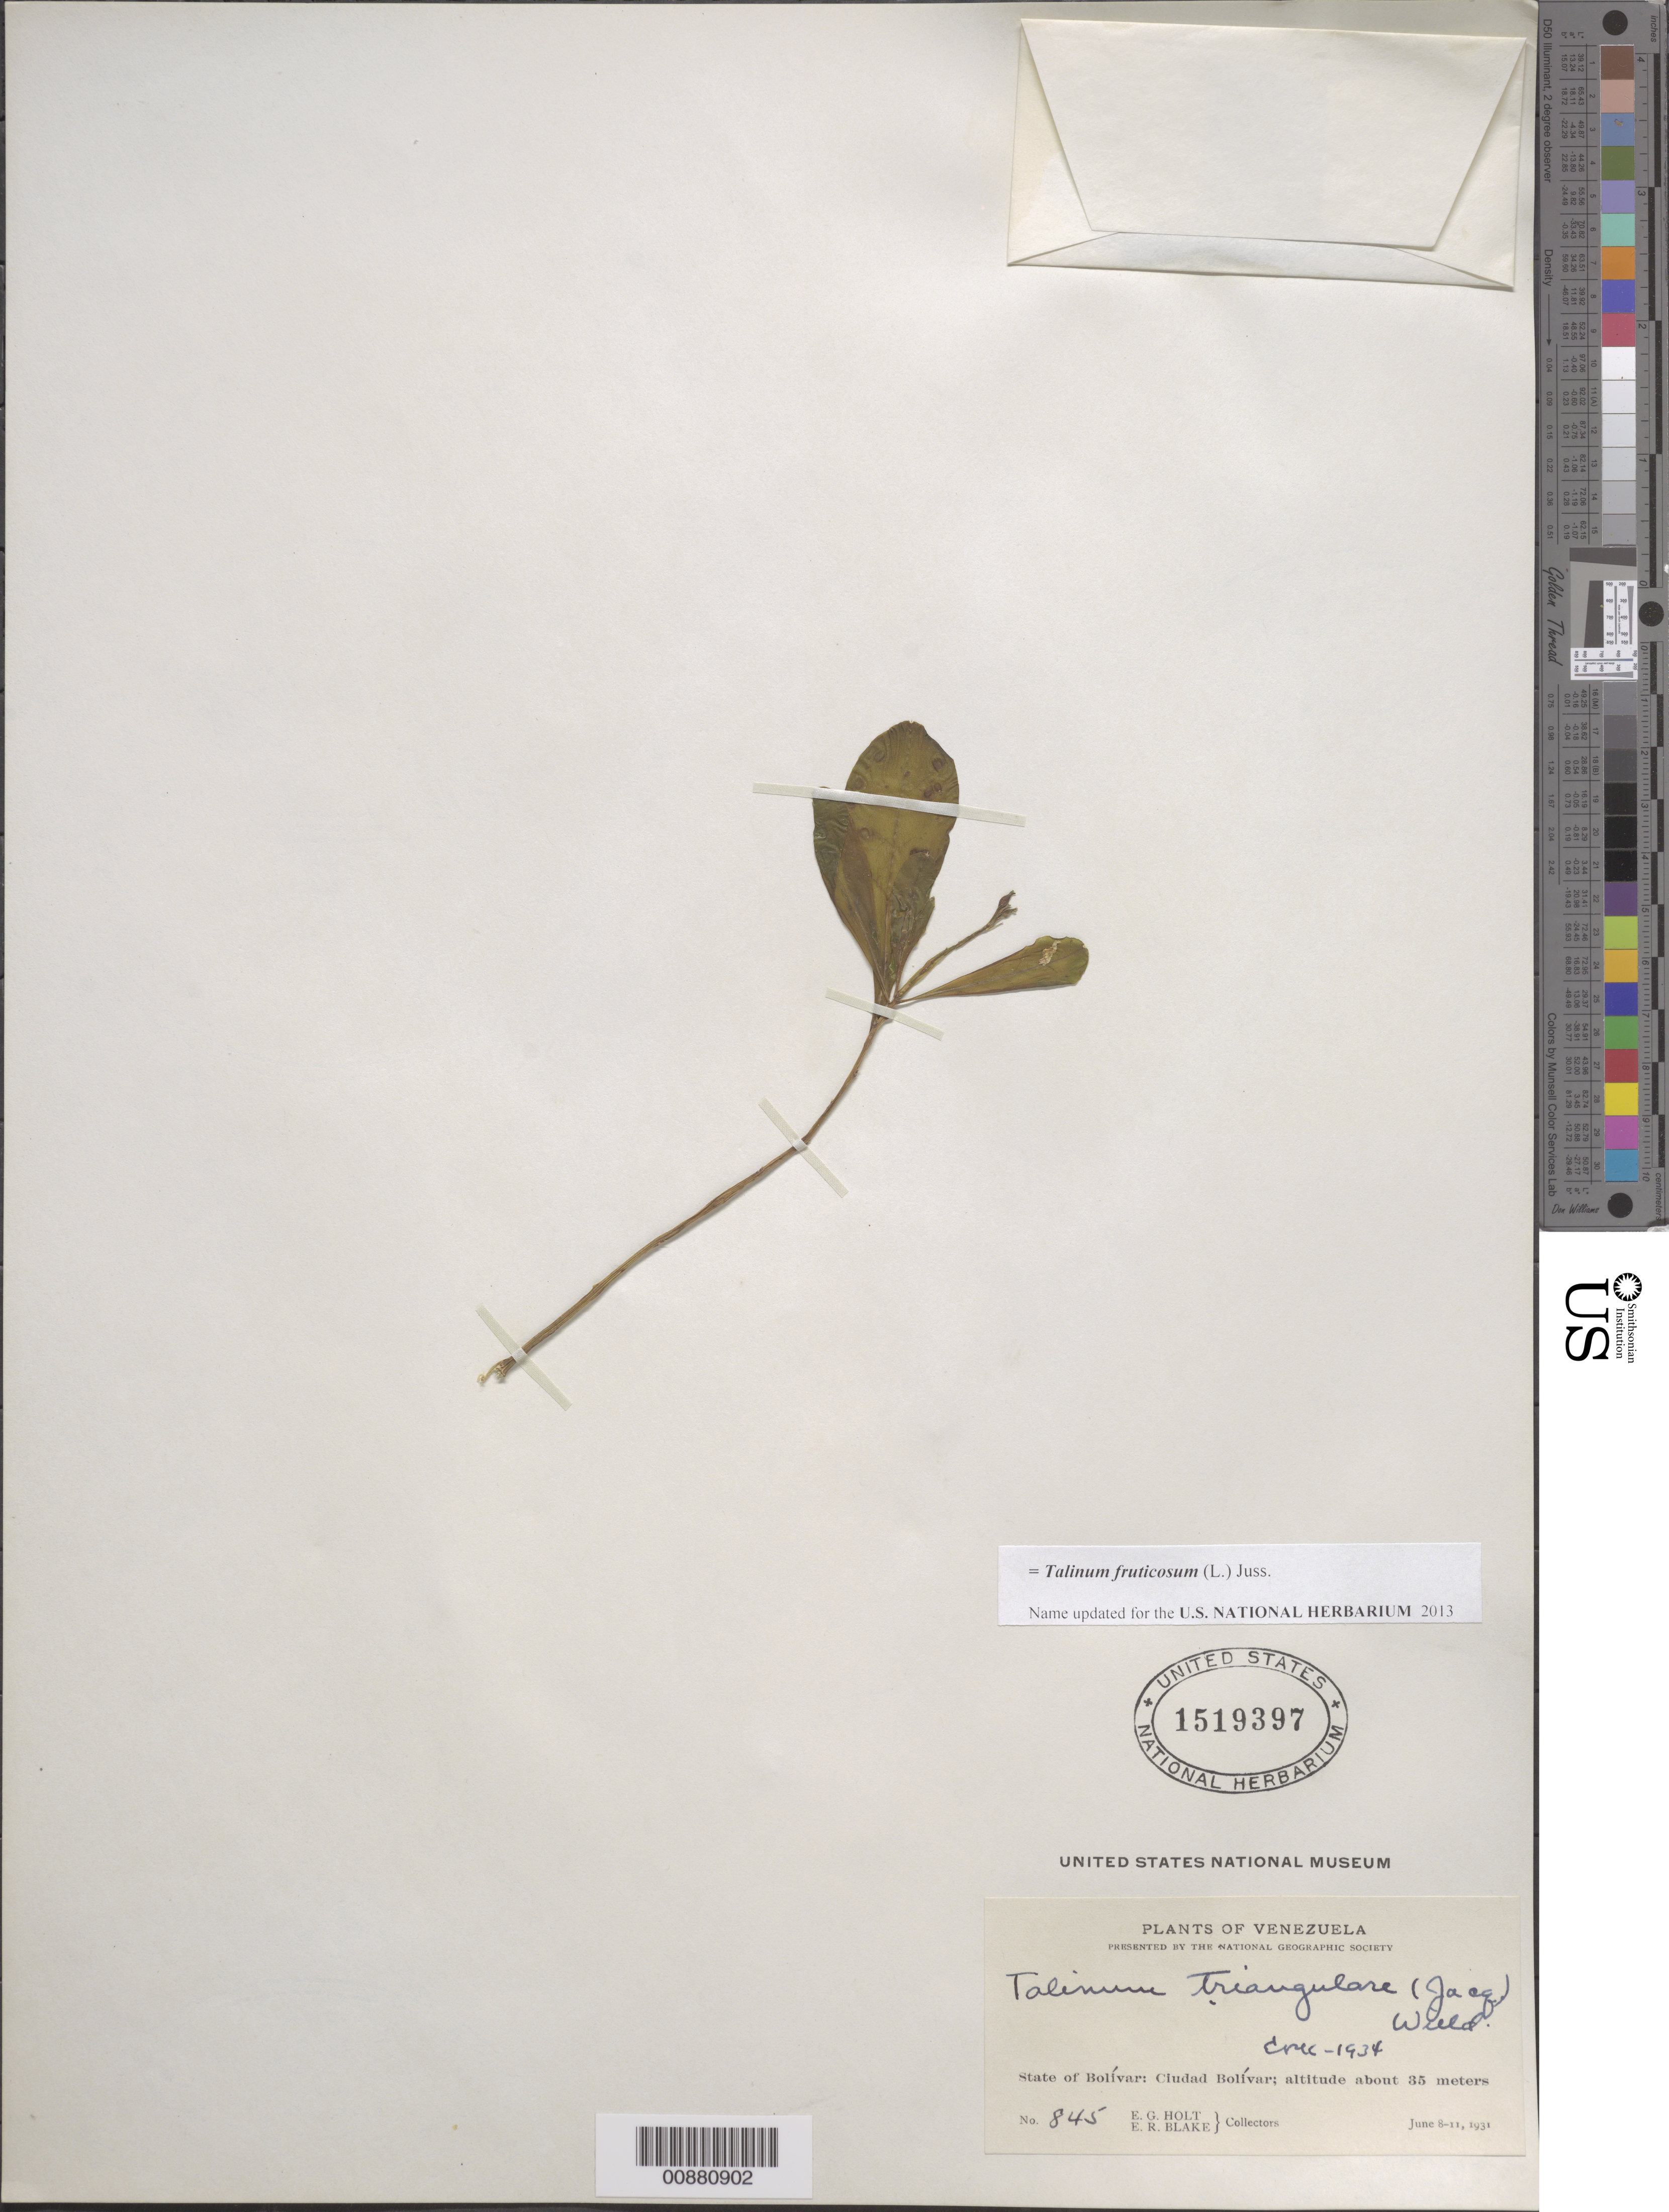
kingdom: Plantae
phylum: Tracheophyta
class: Magnoliopsida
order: Caryophyllales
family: Talinaceae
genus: Talinum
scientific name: Talinum triangulare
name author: (Jacq.) Willd.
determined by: Killip, Ellsworth P.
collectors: E. Holt & E. R. Blake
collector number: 845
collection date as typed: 8-Jun-31 to 11-Jun-31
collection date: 1931-06-08/1931-06-11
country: Venezuela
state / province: Bolívar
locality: Ciudad Bolívar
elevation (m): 35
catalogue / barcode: US 1519397